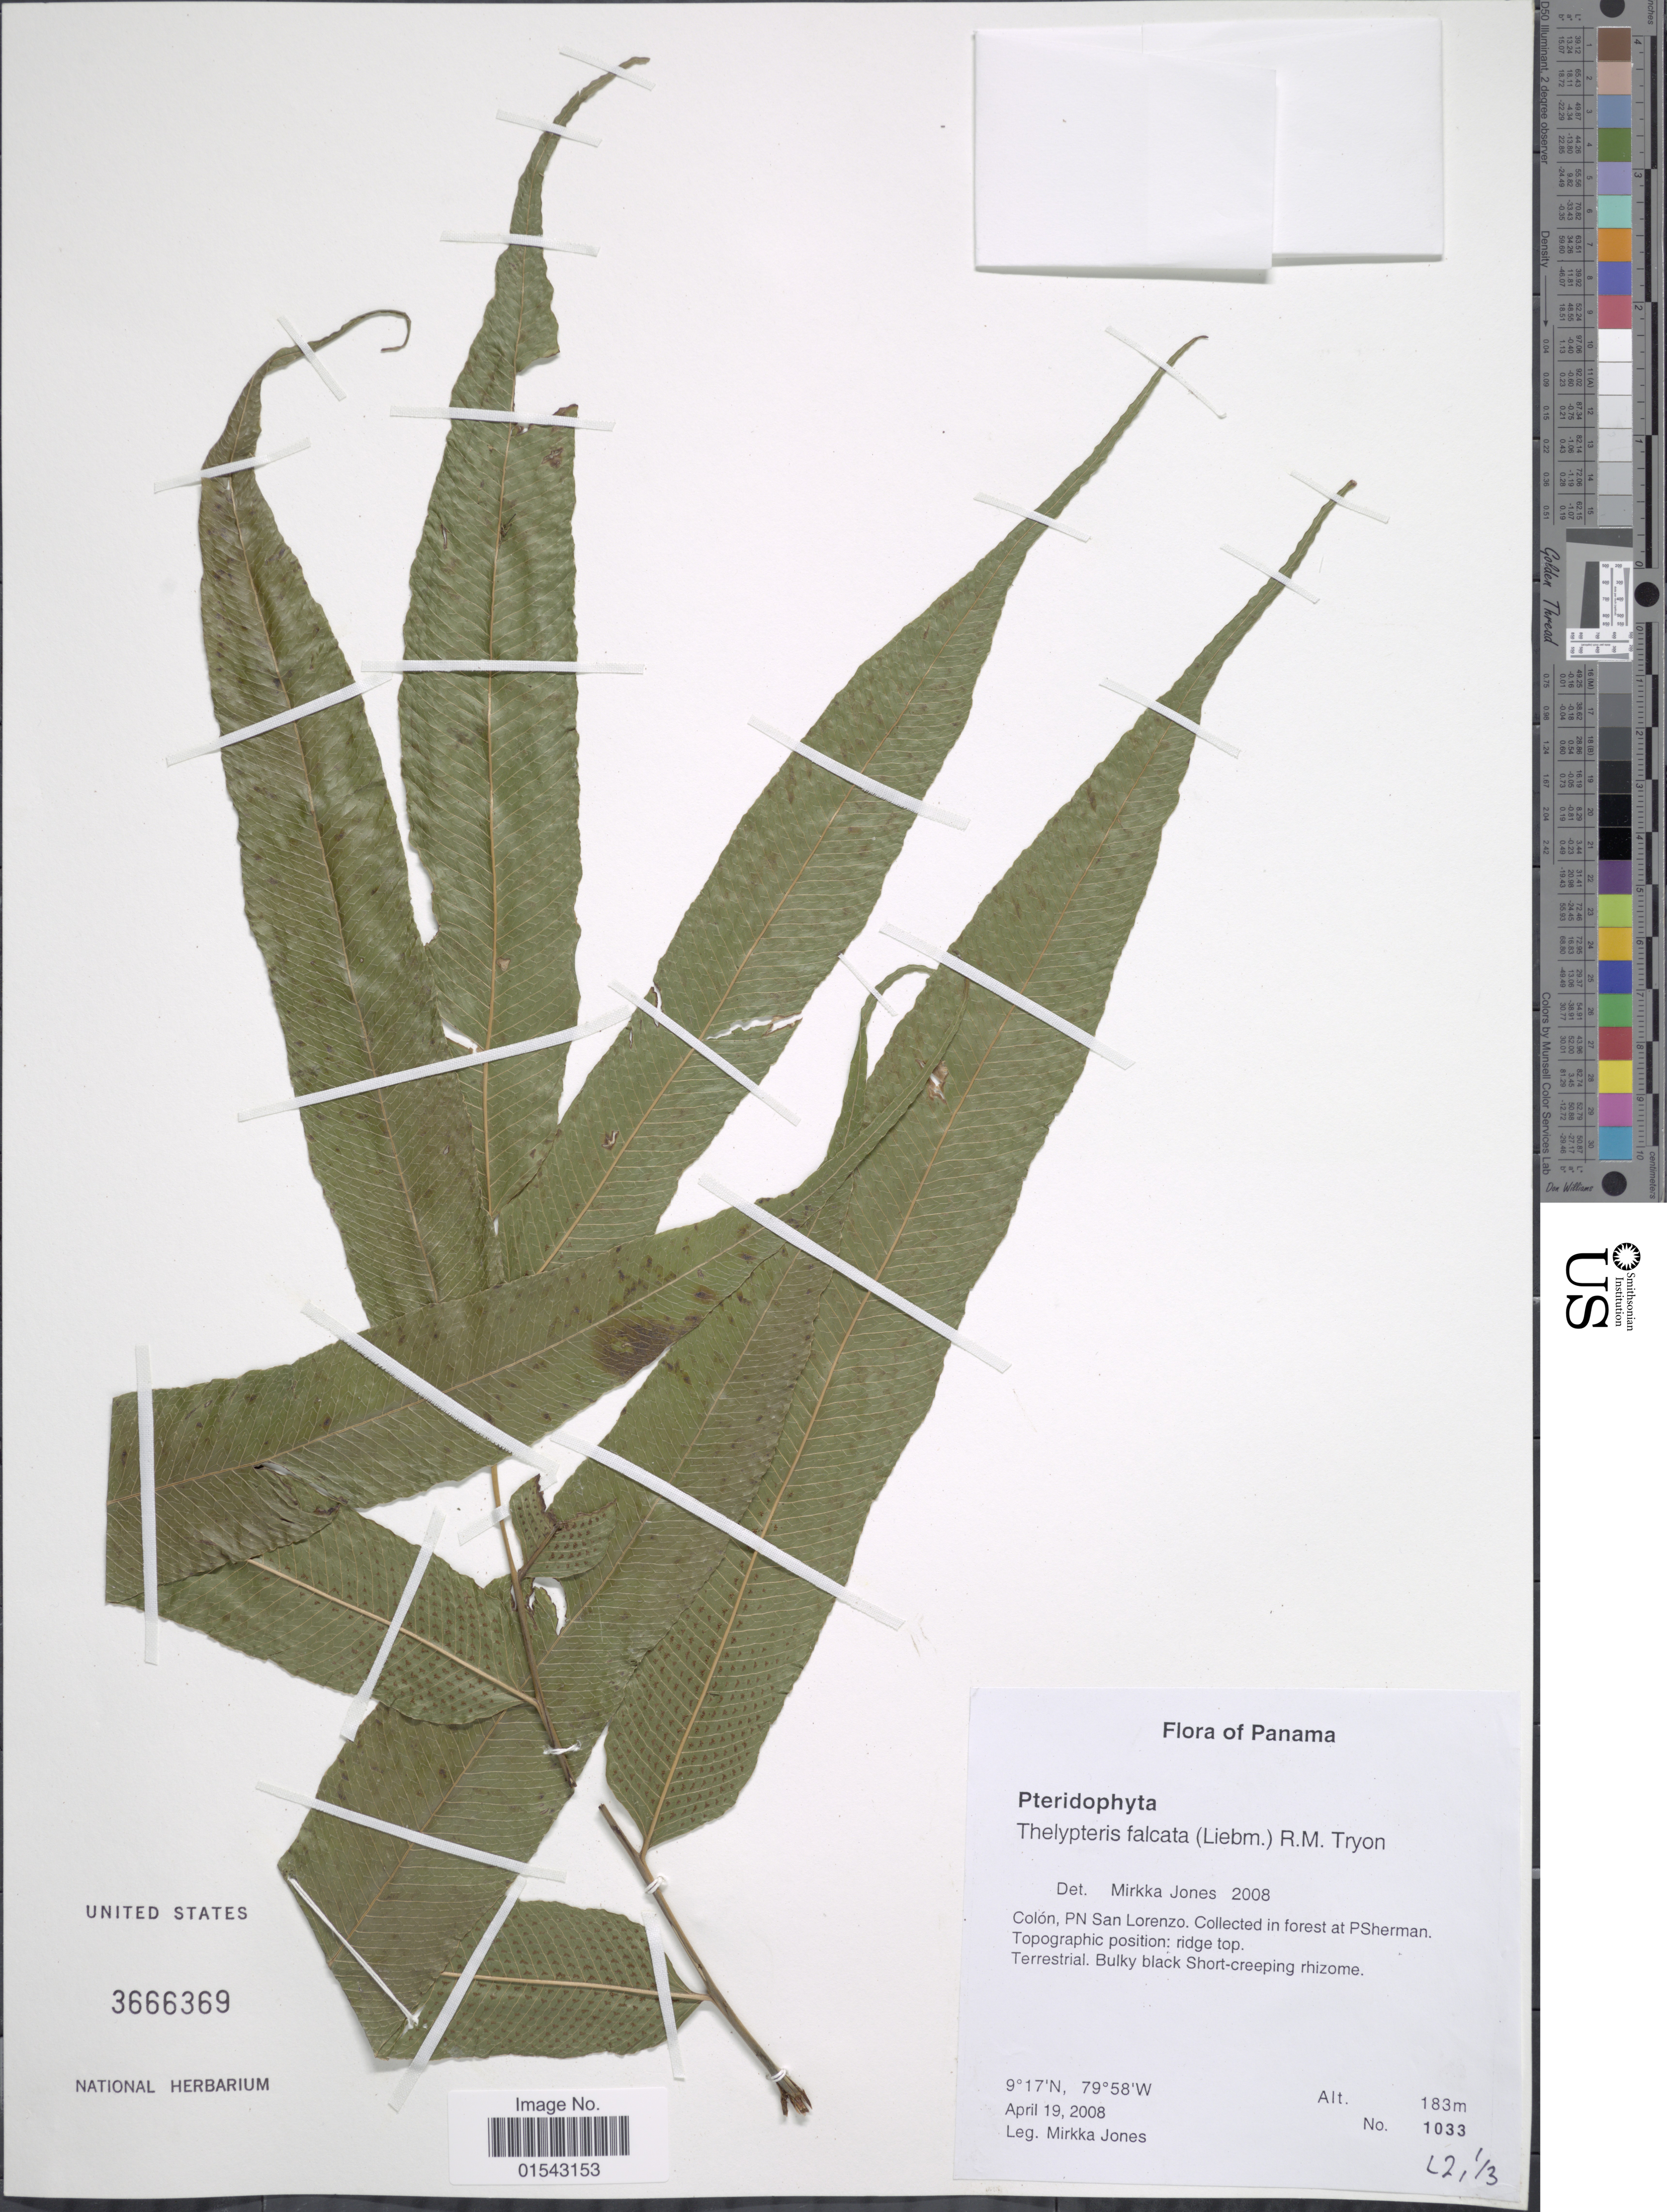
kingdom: Plantae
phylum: Tracheophyta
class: Polypodiopsida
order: Polypodiales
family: Thelypteridaceae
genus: Meniscium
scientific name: Meniscium falcatum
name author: Liebm.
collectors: M. Jones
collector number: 1033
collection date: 2008-04-19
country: Panama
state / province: Colón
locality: Colon, PN San Lorenzo, forest at PSherman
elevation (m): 183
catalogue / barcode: US 3666369